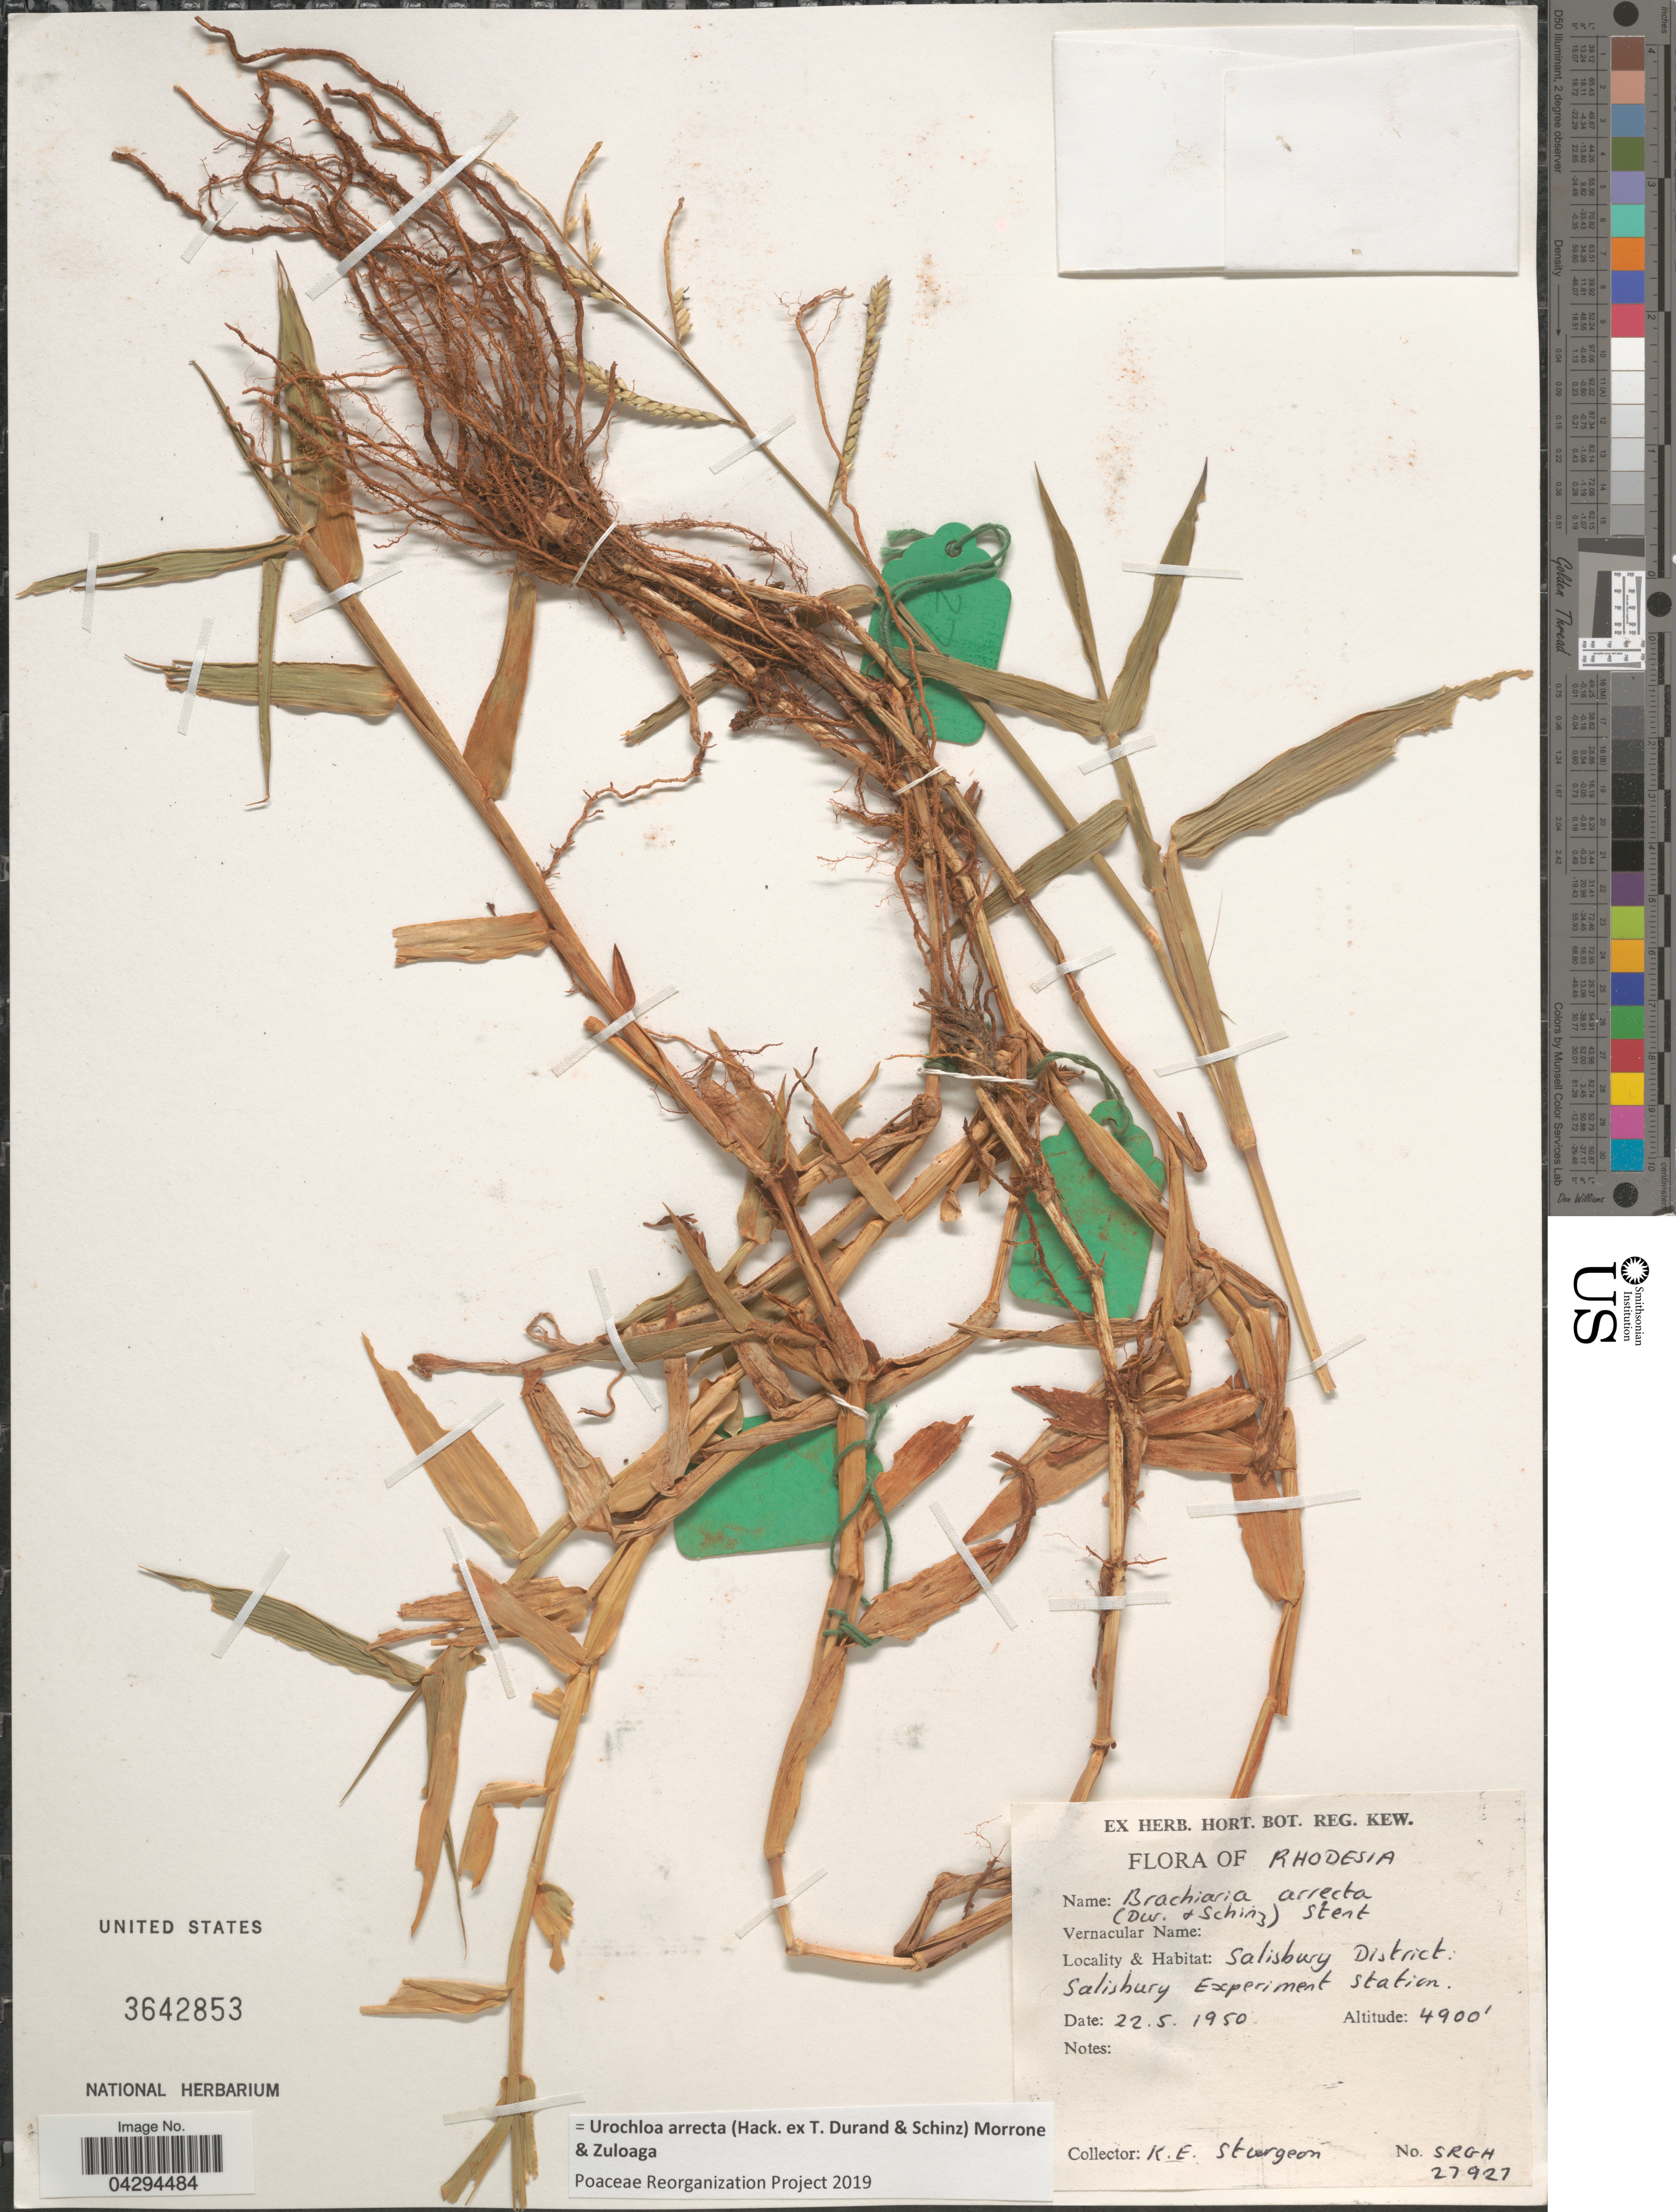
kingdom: Plantae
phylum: Tracheophyta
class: Liliopsida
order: Poales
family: Poaceae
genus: Urochloa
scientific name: Urochloa arrecta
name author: (Hack. ex Durand & Schinz) Morrone & Zuloaga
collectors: K. Sturgeon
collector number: SRGH27927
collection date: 1950-05-22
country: Zimbabwe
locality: Rhodesia. Salisbury District. Salisbury Experiment Station.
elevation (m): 1494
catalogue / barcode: US 3642853